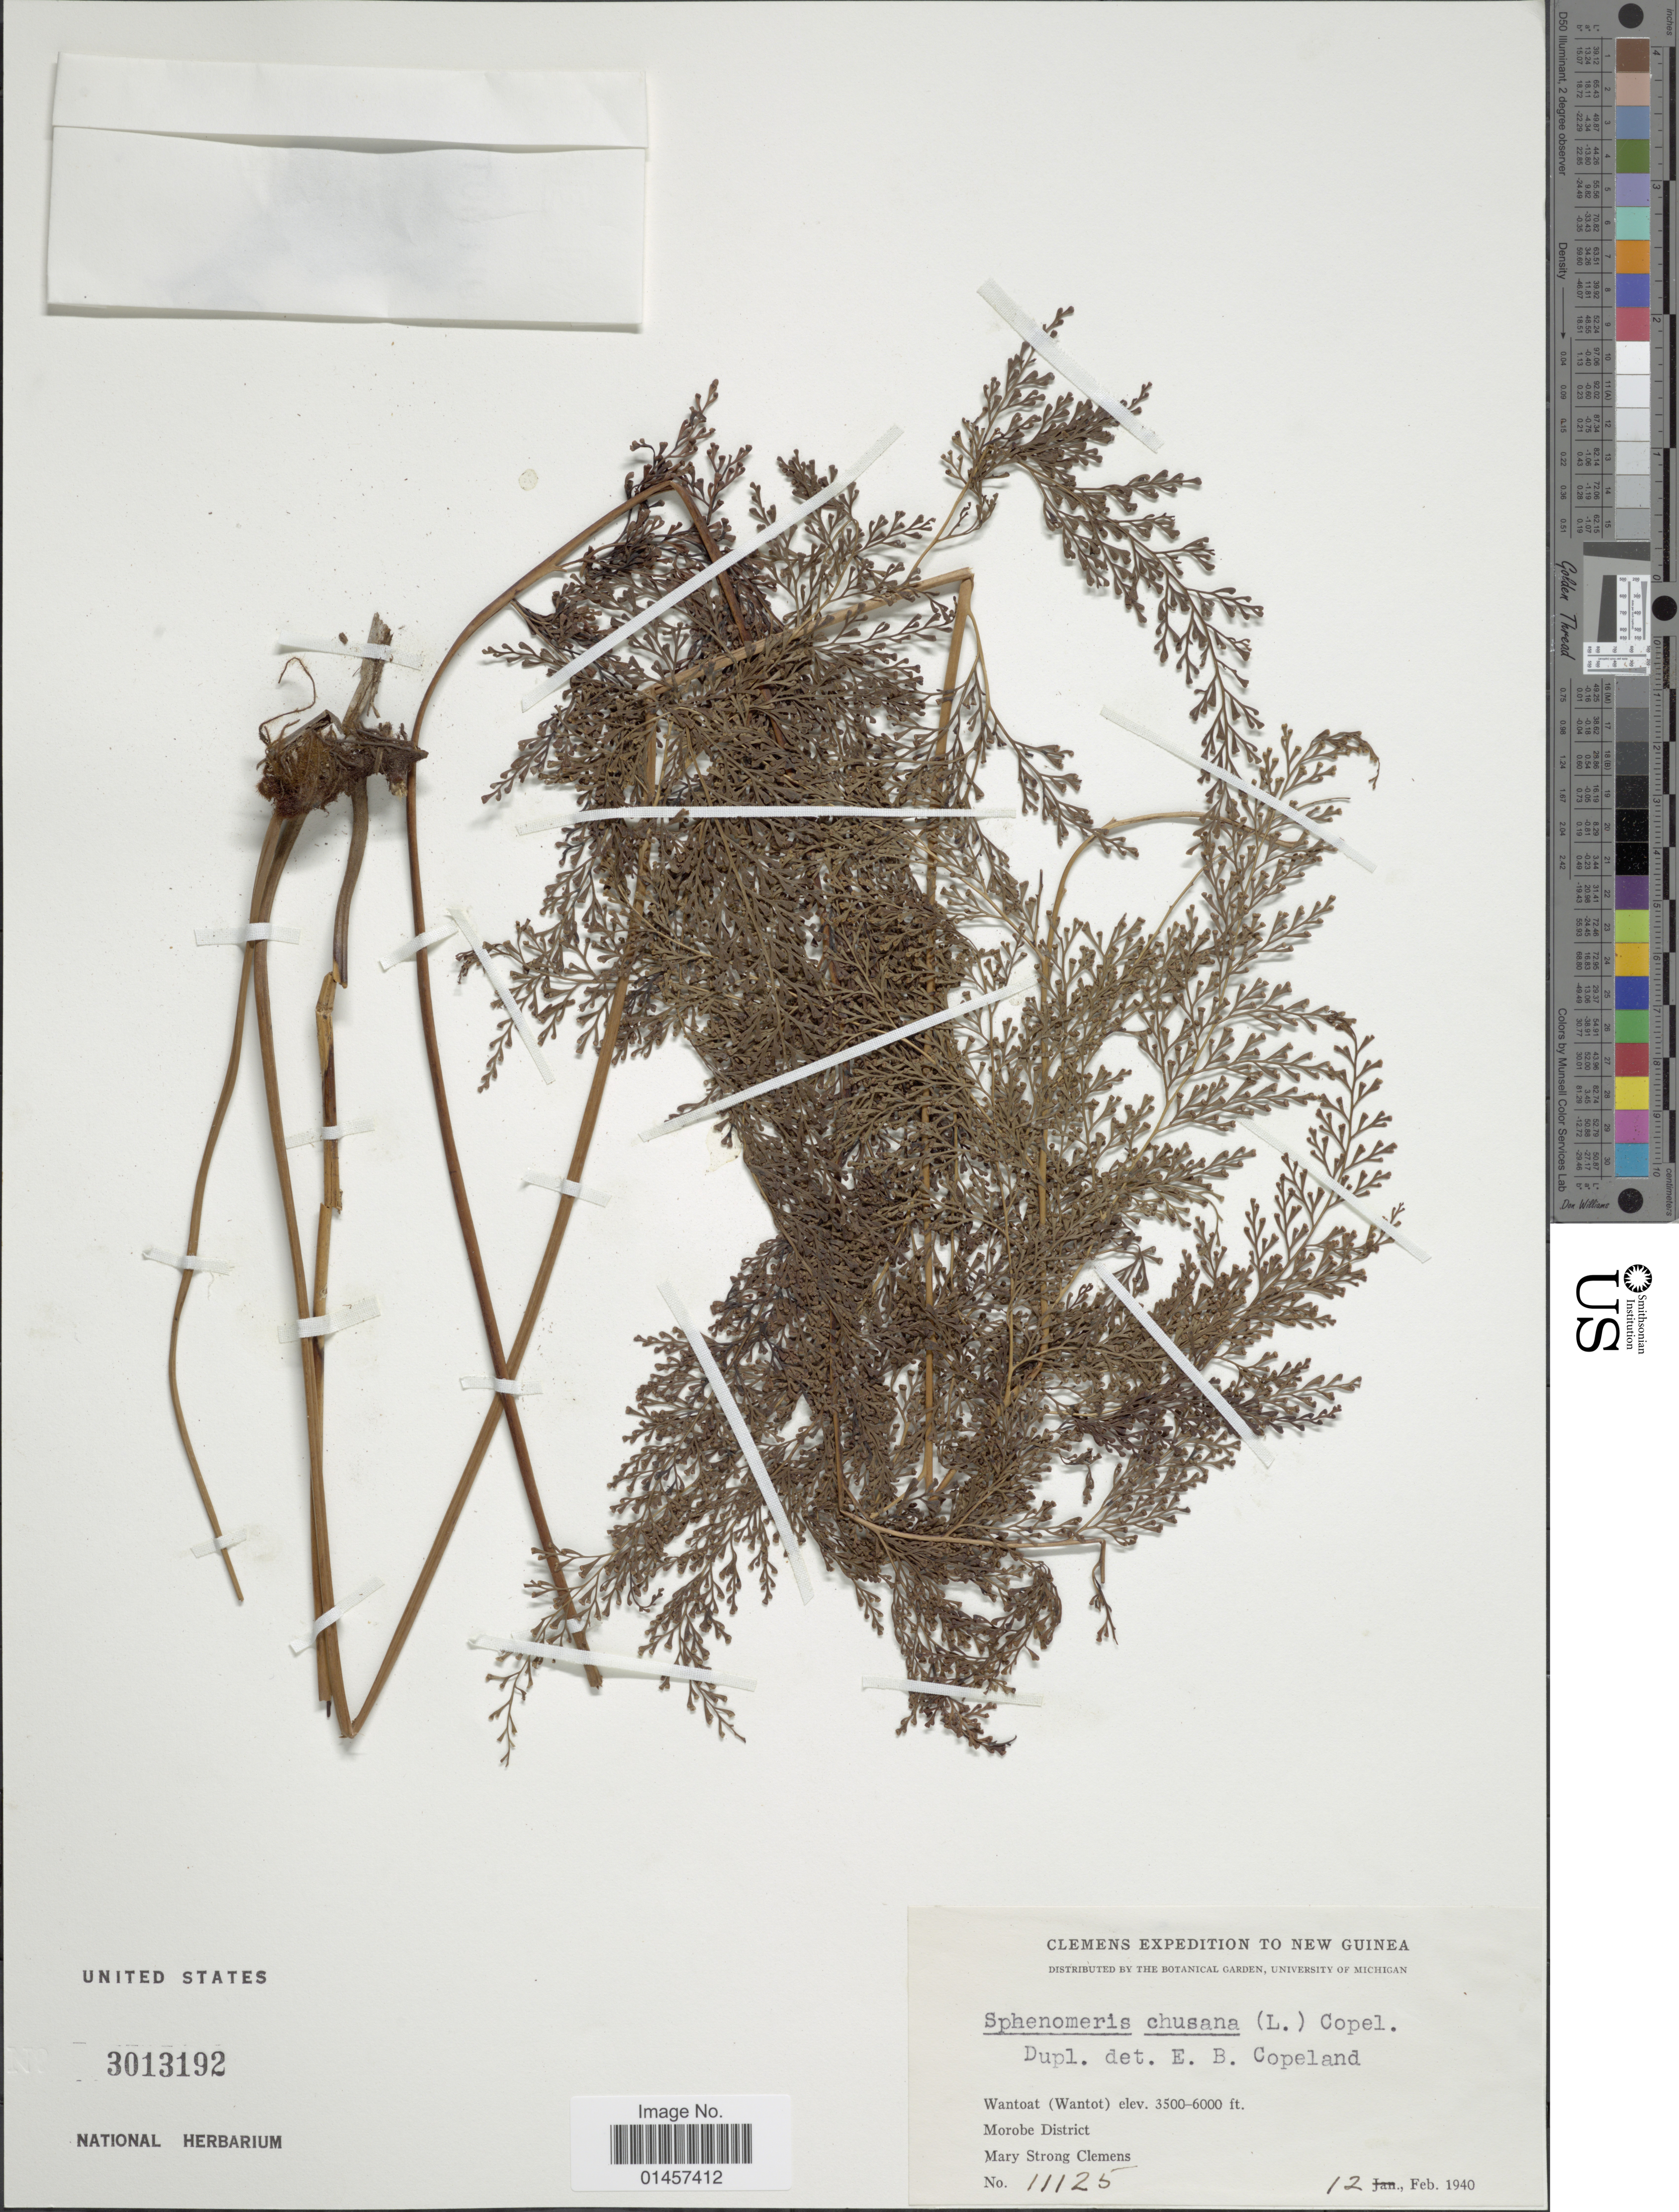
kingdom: Plantae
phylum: Tracheophyta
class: Polypodiopsida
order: Polypodiales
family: Lindsaeaceae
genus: Sphenomeris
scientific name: Sphenomeris chinensis var. chinensis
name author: (L.) Maxon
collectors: M. S. Clemens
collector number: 11125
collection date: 1940-02-12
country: Papua New Guinea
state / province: Morobe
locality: Wantoat(WAntot) Morobe District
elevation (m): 1067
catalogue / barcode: US 3013192